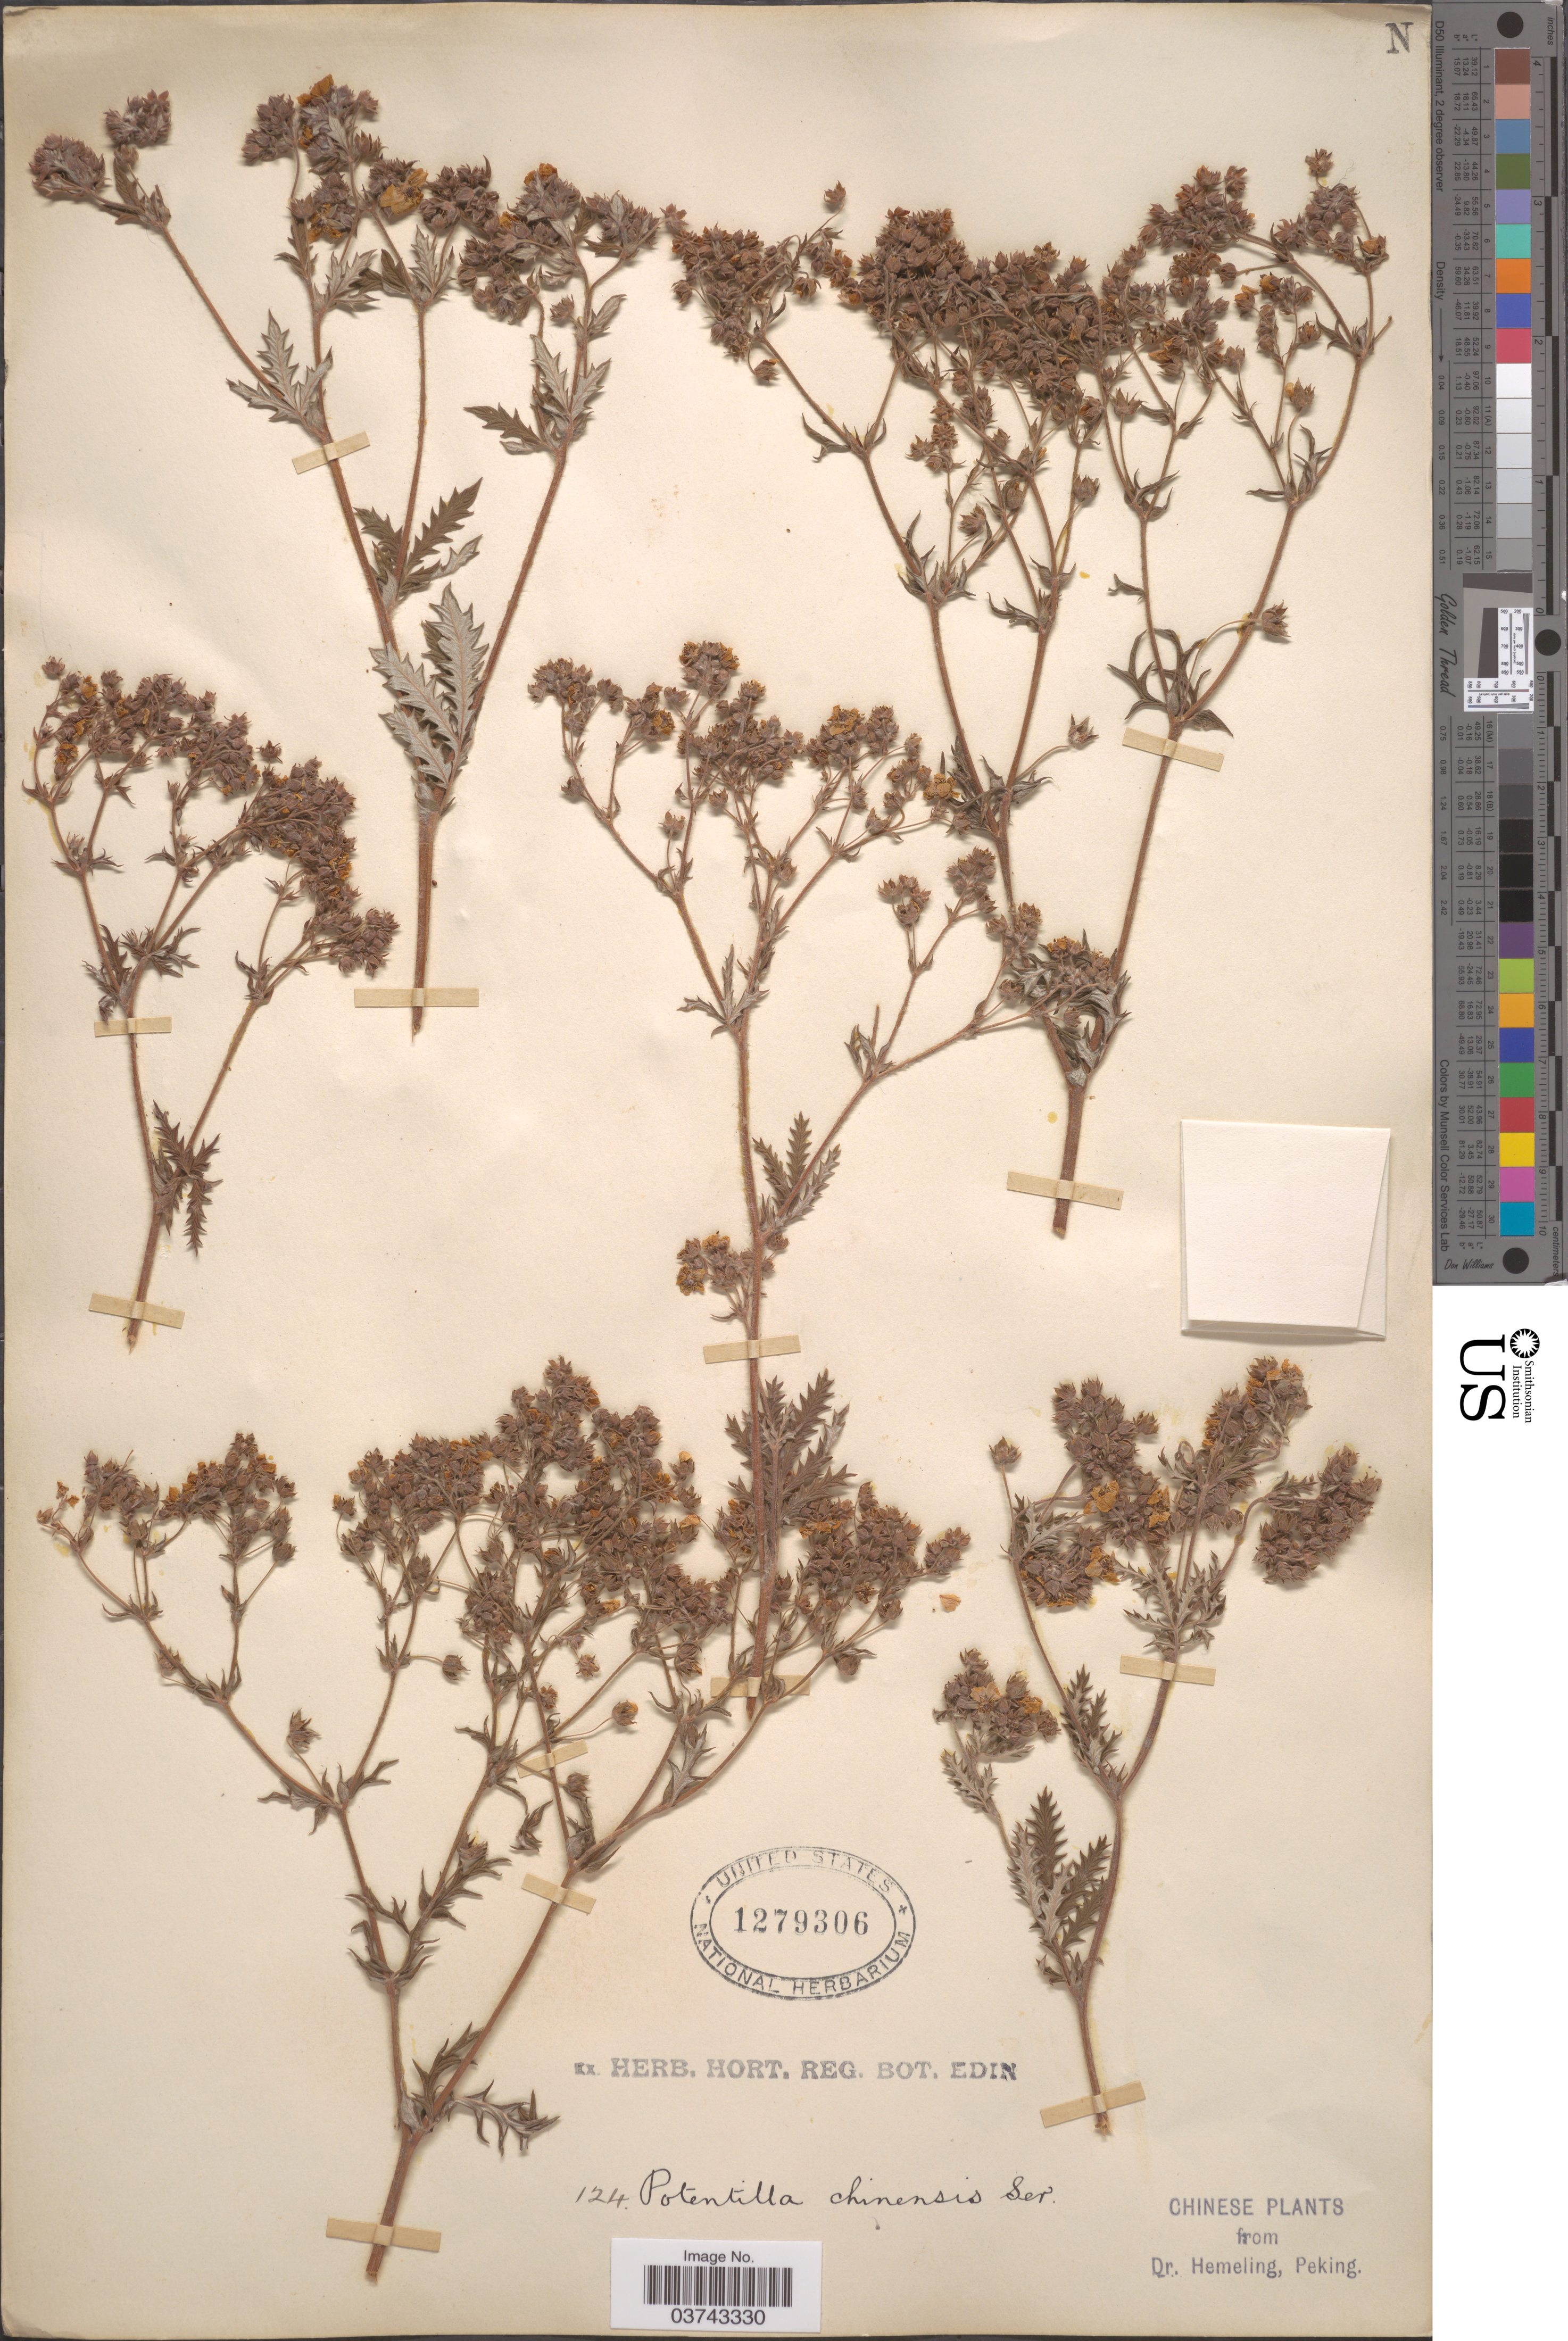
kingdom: Plantae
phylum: Tracheophyta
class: Magnoliopsida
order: Rosales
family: Rosaceae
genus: Potentilla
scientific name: Potentilla chinensis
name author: Ser.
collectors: -. Hemeling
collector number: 124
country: China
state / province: Beijing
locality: Peking.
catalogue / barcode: US 1279306